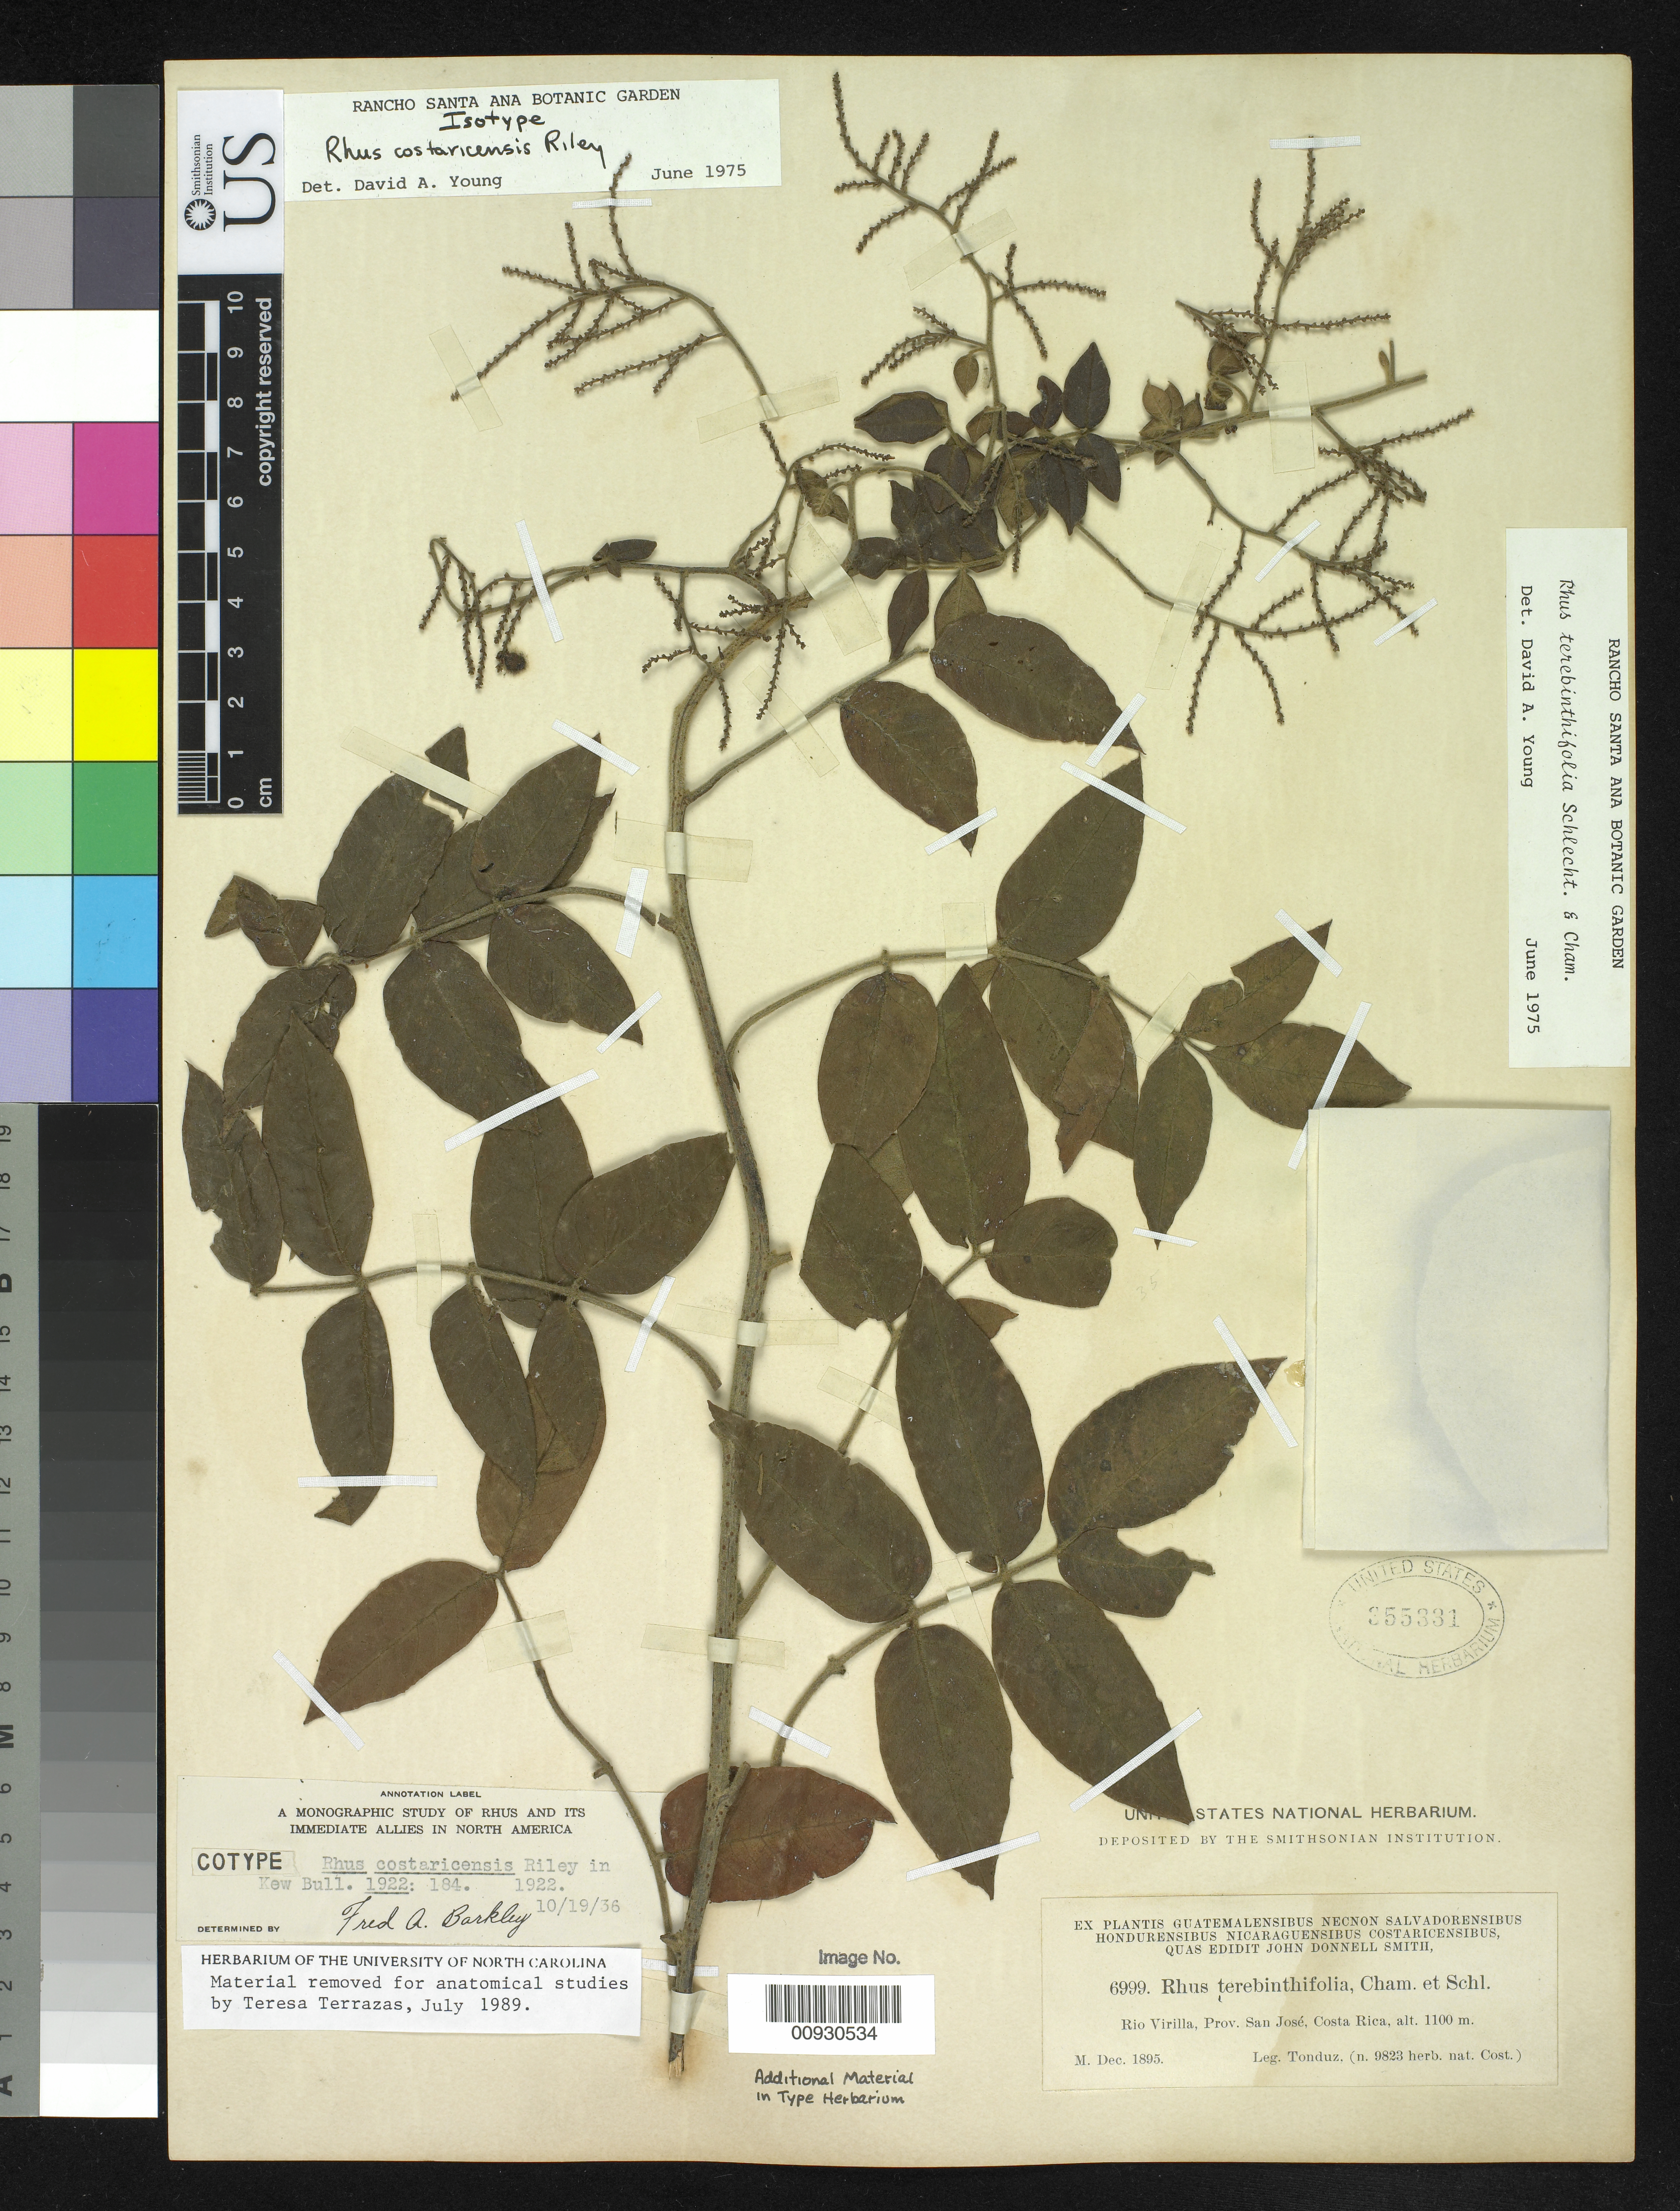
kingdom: Plantae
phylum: Tracheophyta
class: Magnoliopsida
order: Sapindales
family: Anacardiaceae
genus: Rhus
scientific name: Rhus costaricensis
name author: L. Riley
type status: Isotype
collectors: A. Tonduz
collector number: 9823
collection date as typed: Dec 1895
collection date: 1895-12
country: Costa Rica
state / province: San José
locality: Río Virilla.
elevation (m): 1100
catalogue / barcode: US 355331